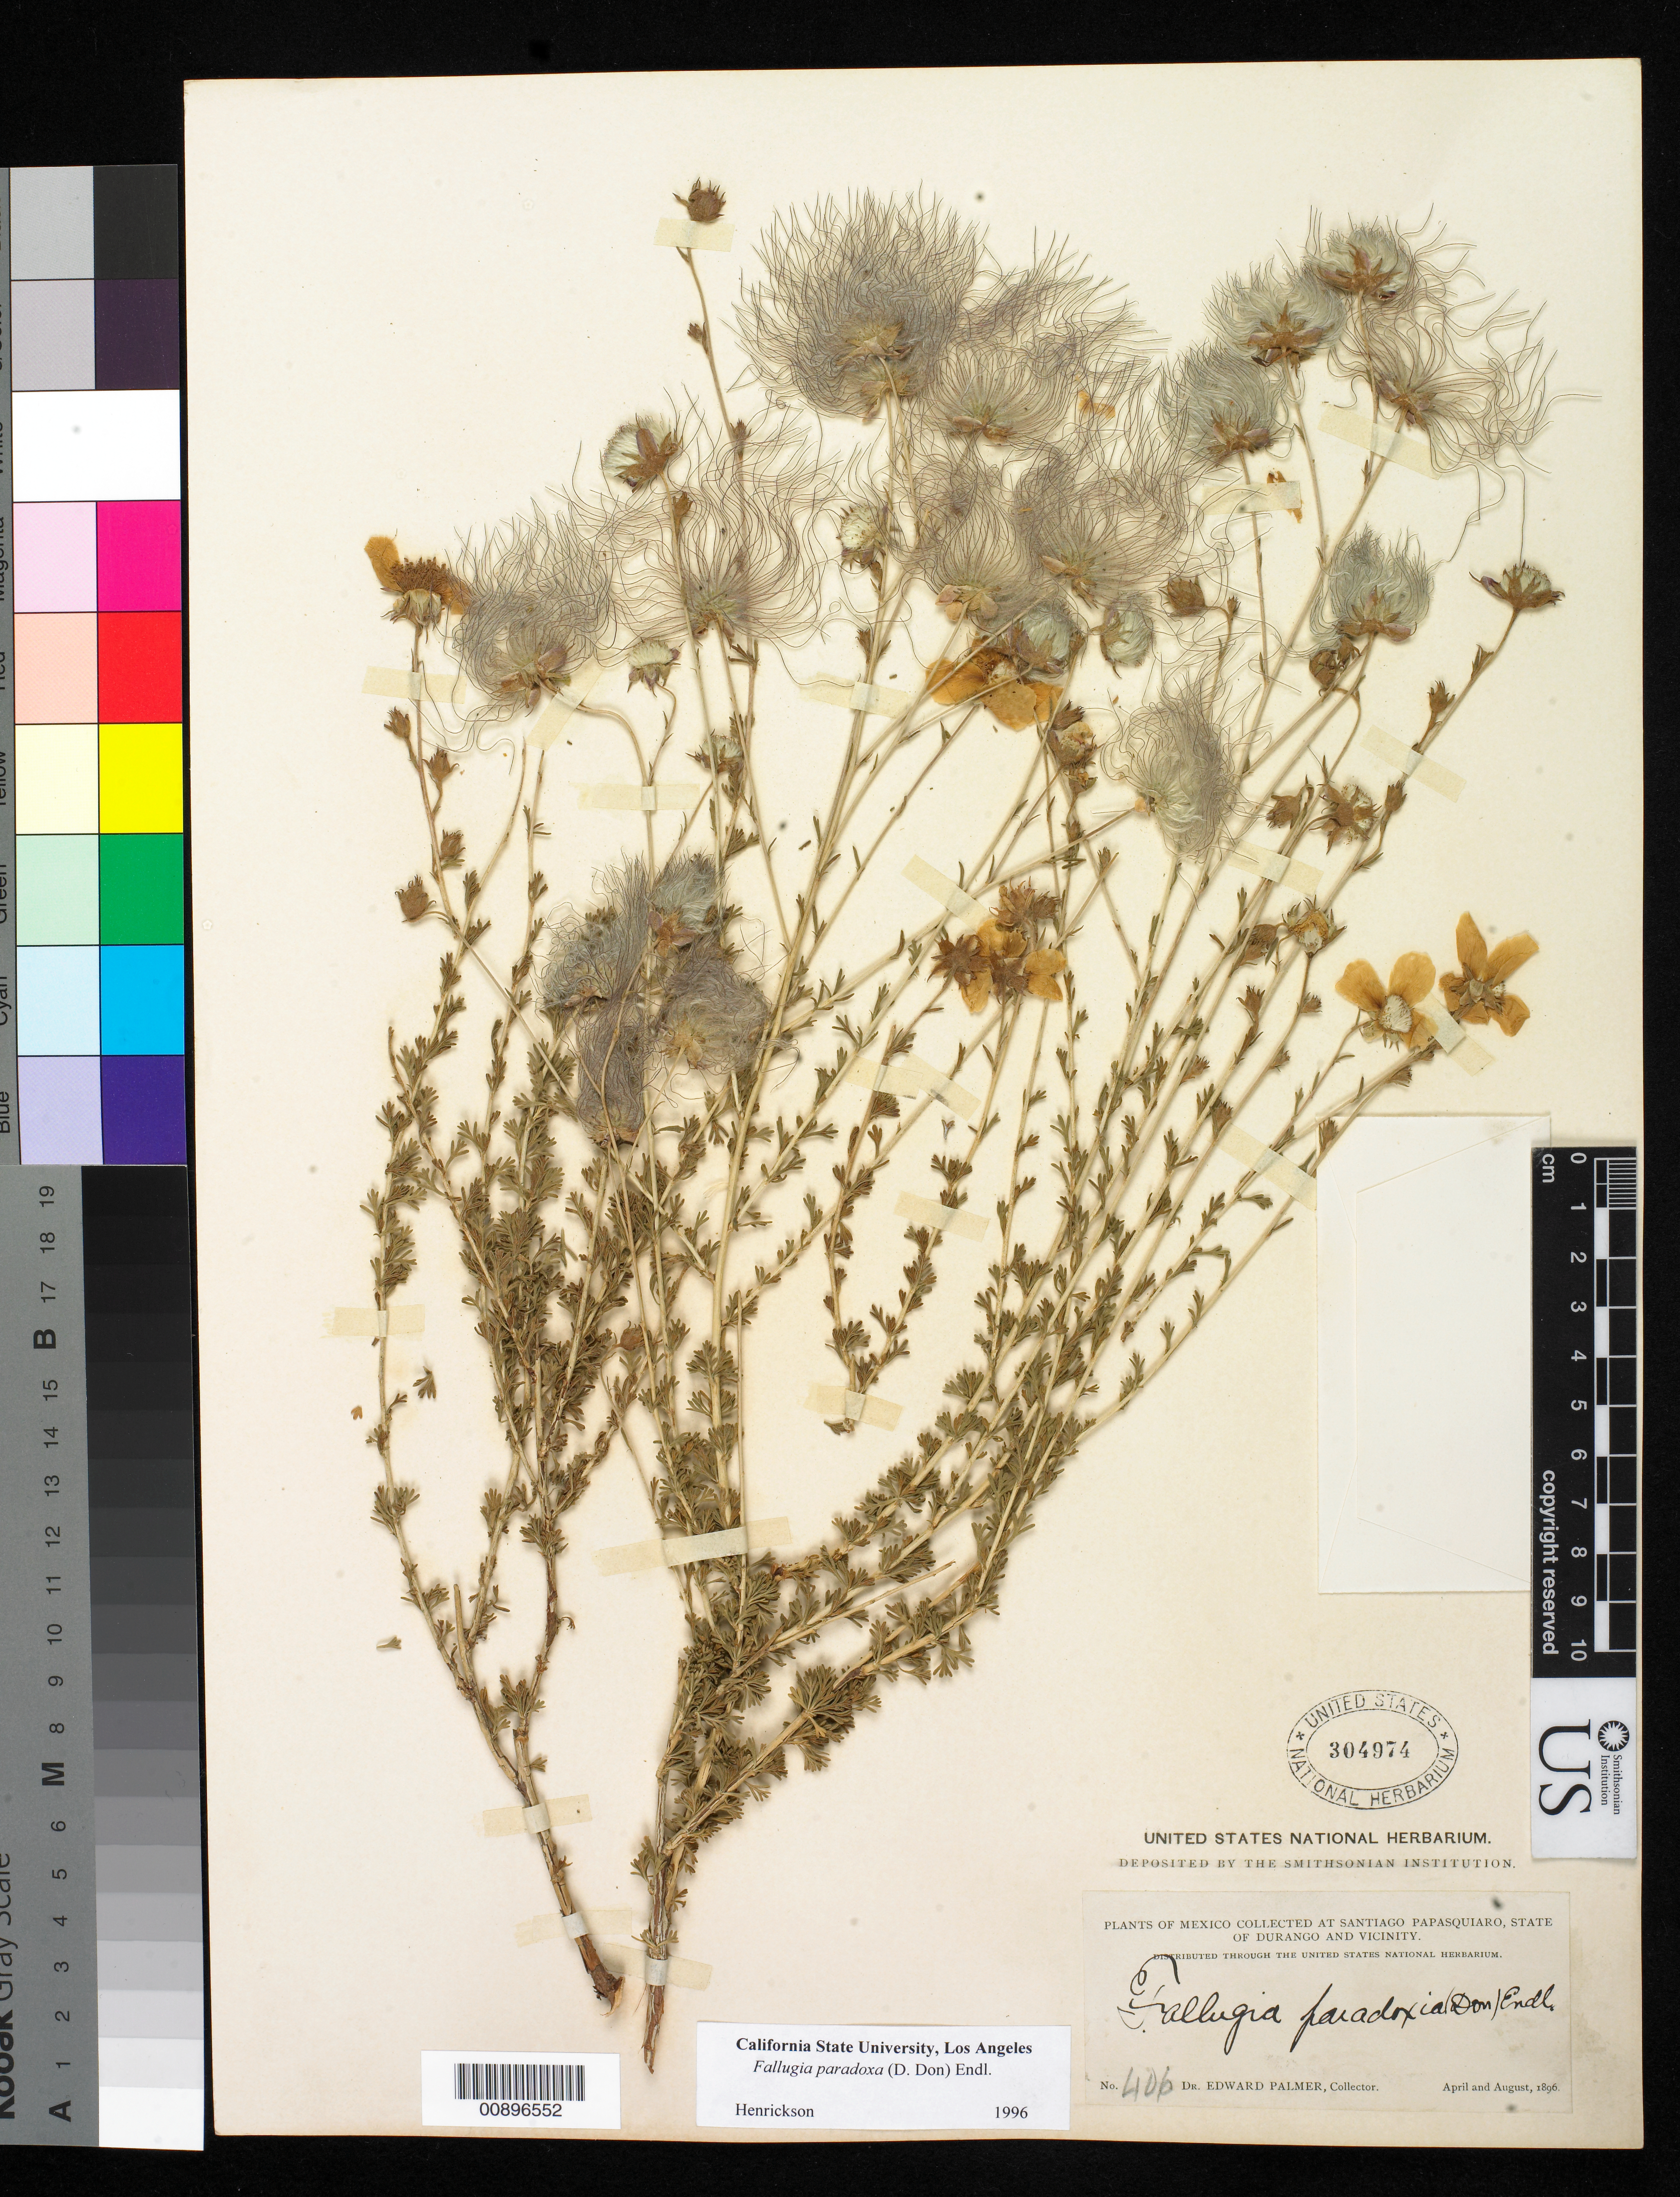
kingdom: Plantae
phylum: Tracheophyta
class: Magnoliopsida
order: Rosales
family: Rosaceae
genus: Fallugia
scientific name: Fallugia paradoxa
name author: (D. Don ex Tilloch & T. Taylor) Endl. ex Torr.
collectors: E. Palmer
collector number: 406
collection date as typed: Apr 1896 to -- Aug 1896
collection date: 1896-04/1896-08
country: Mexico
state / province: Durango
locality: Santiago Papasquiaro, Durango and vicinity.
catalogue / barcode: US 304974